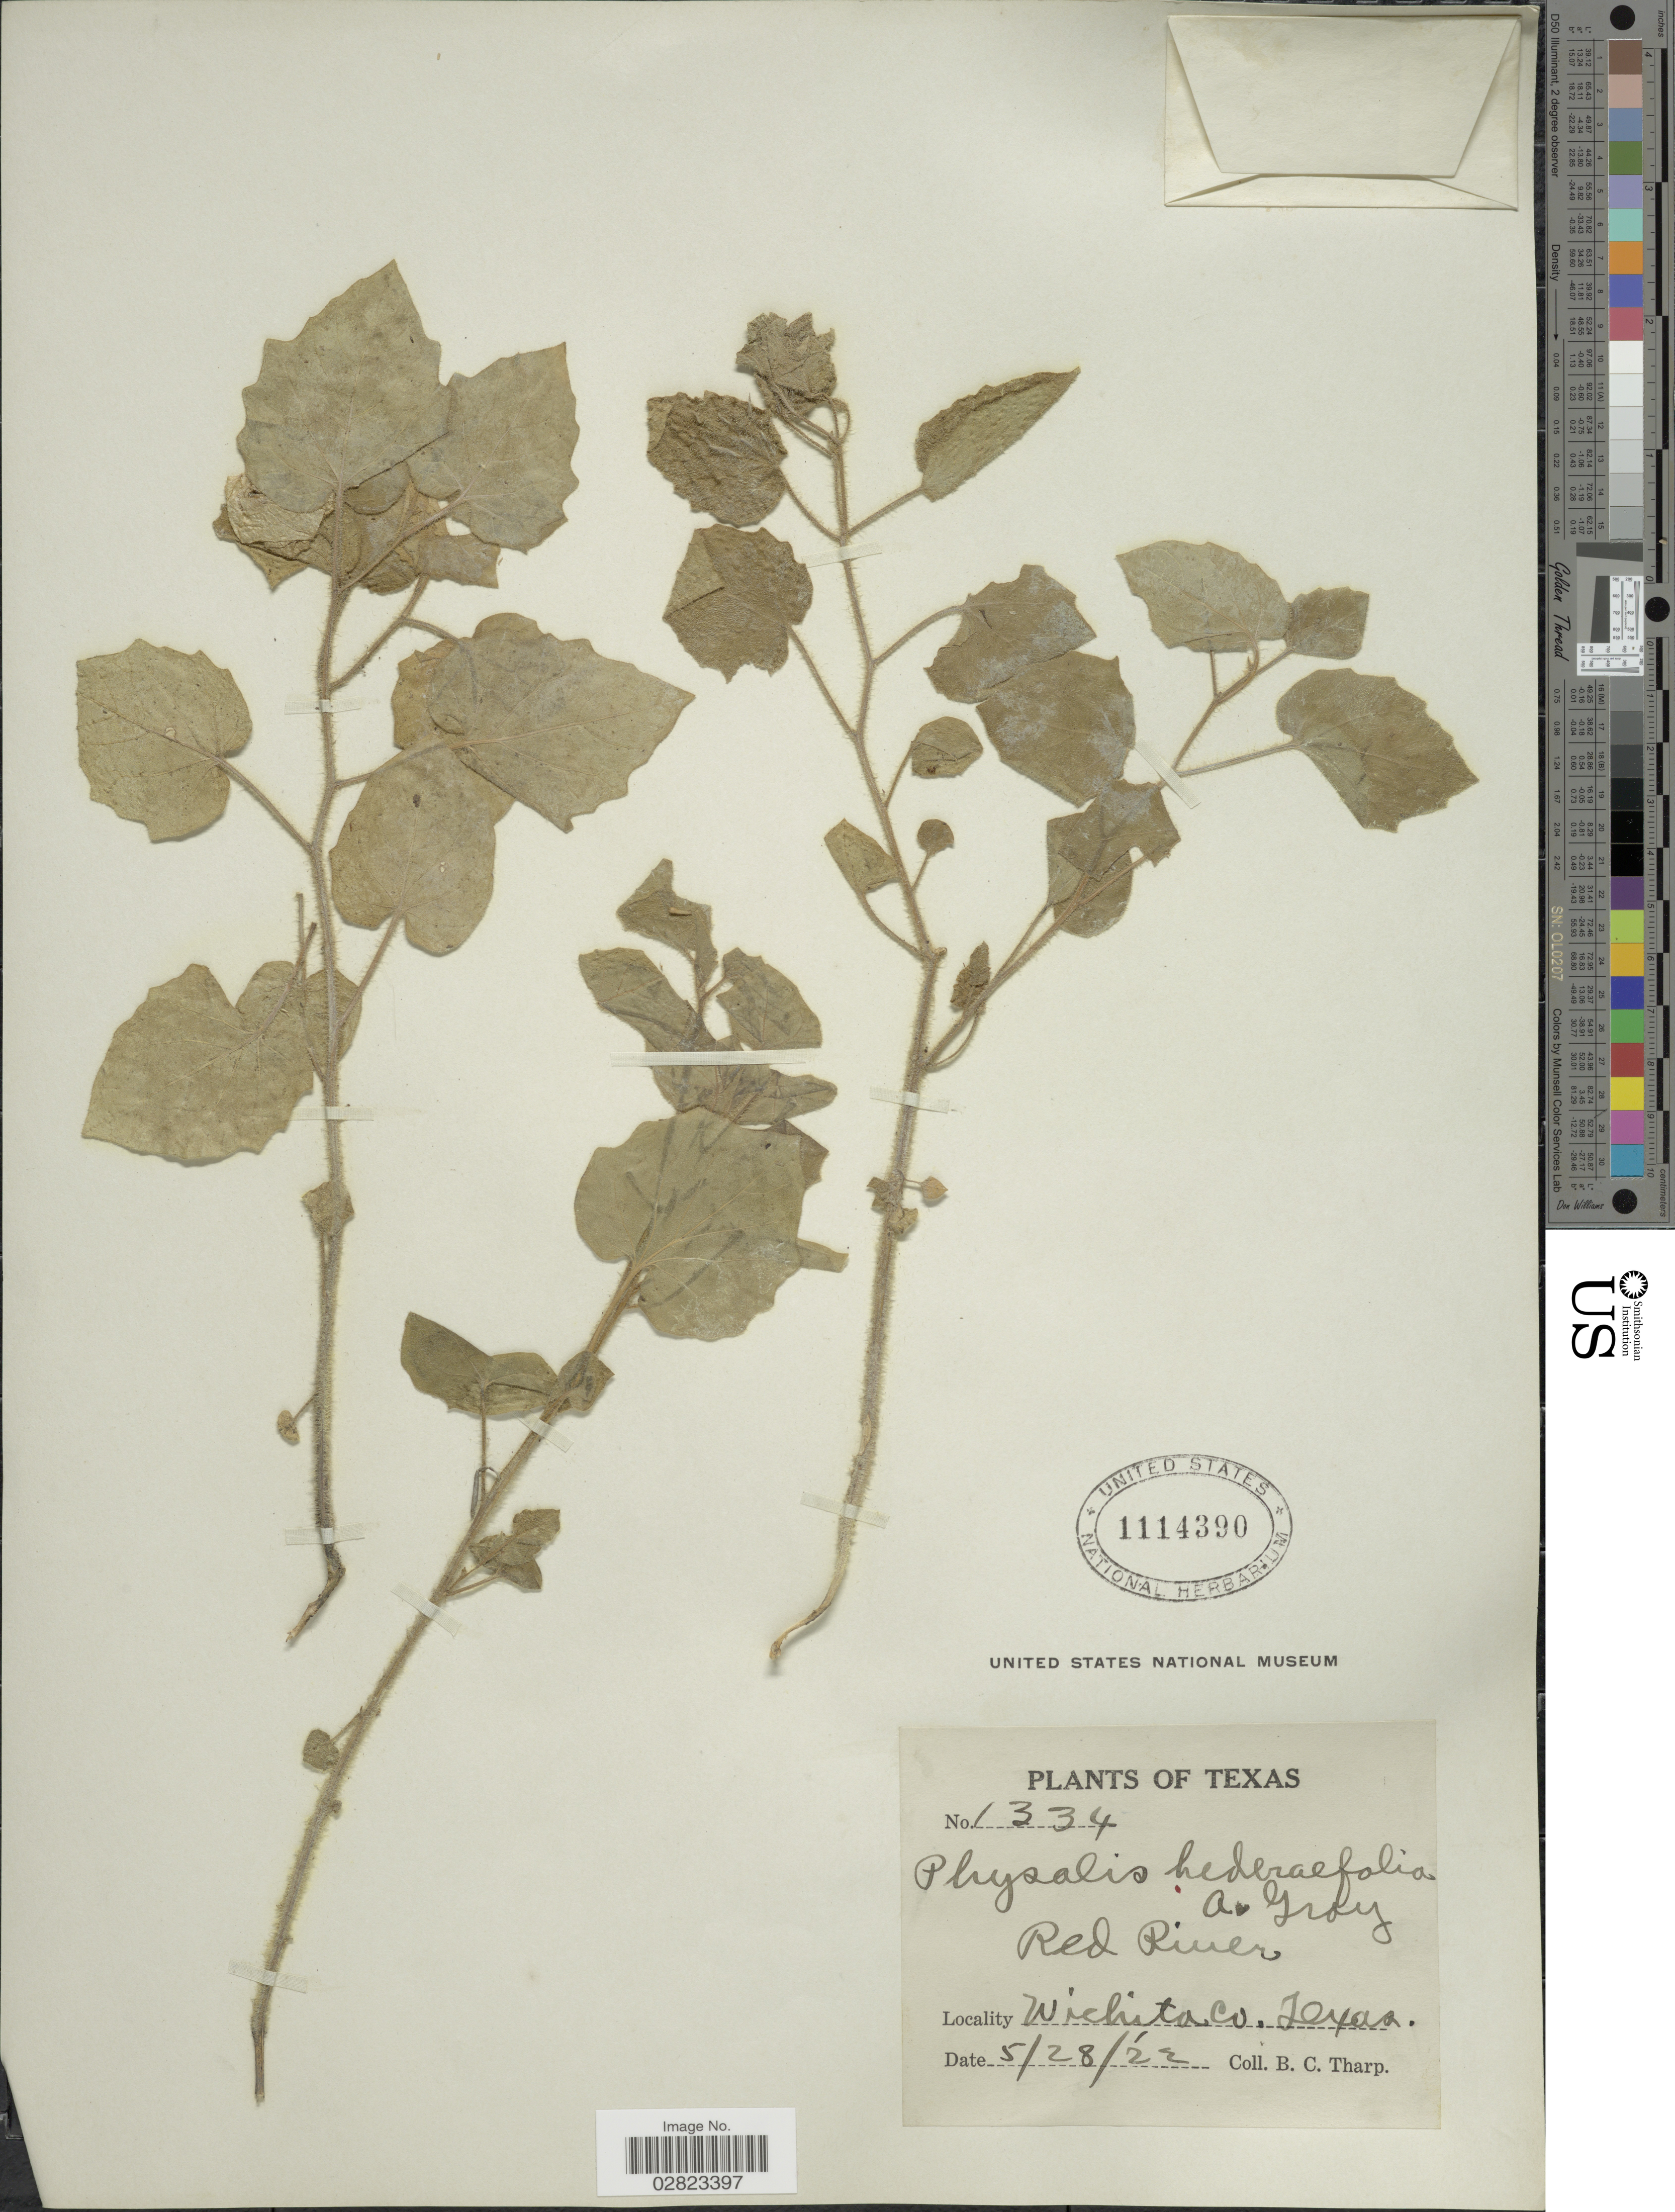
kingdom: Plantae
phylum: Tracheophyta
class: Magnoliopsida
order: Solanales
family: Solanaceae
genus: Physalis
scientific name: Physalis hederifolia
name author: A. Gray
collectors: B. C. Tharp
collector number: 1334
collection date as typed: Transcribed d/m/y: 28/5/22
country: United States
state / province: Texas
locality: Red River, Wichita Co.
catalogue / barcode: US 1114390